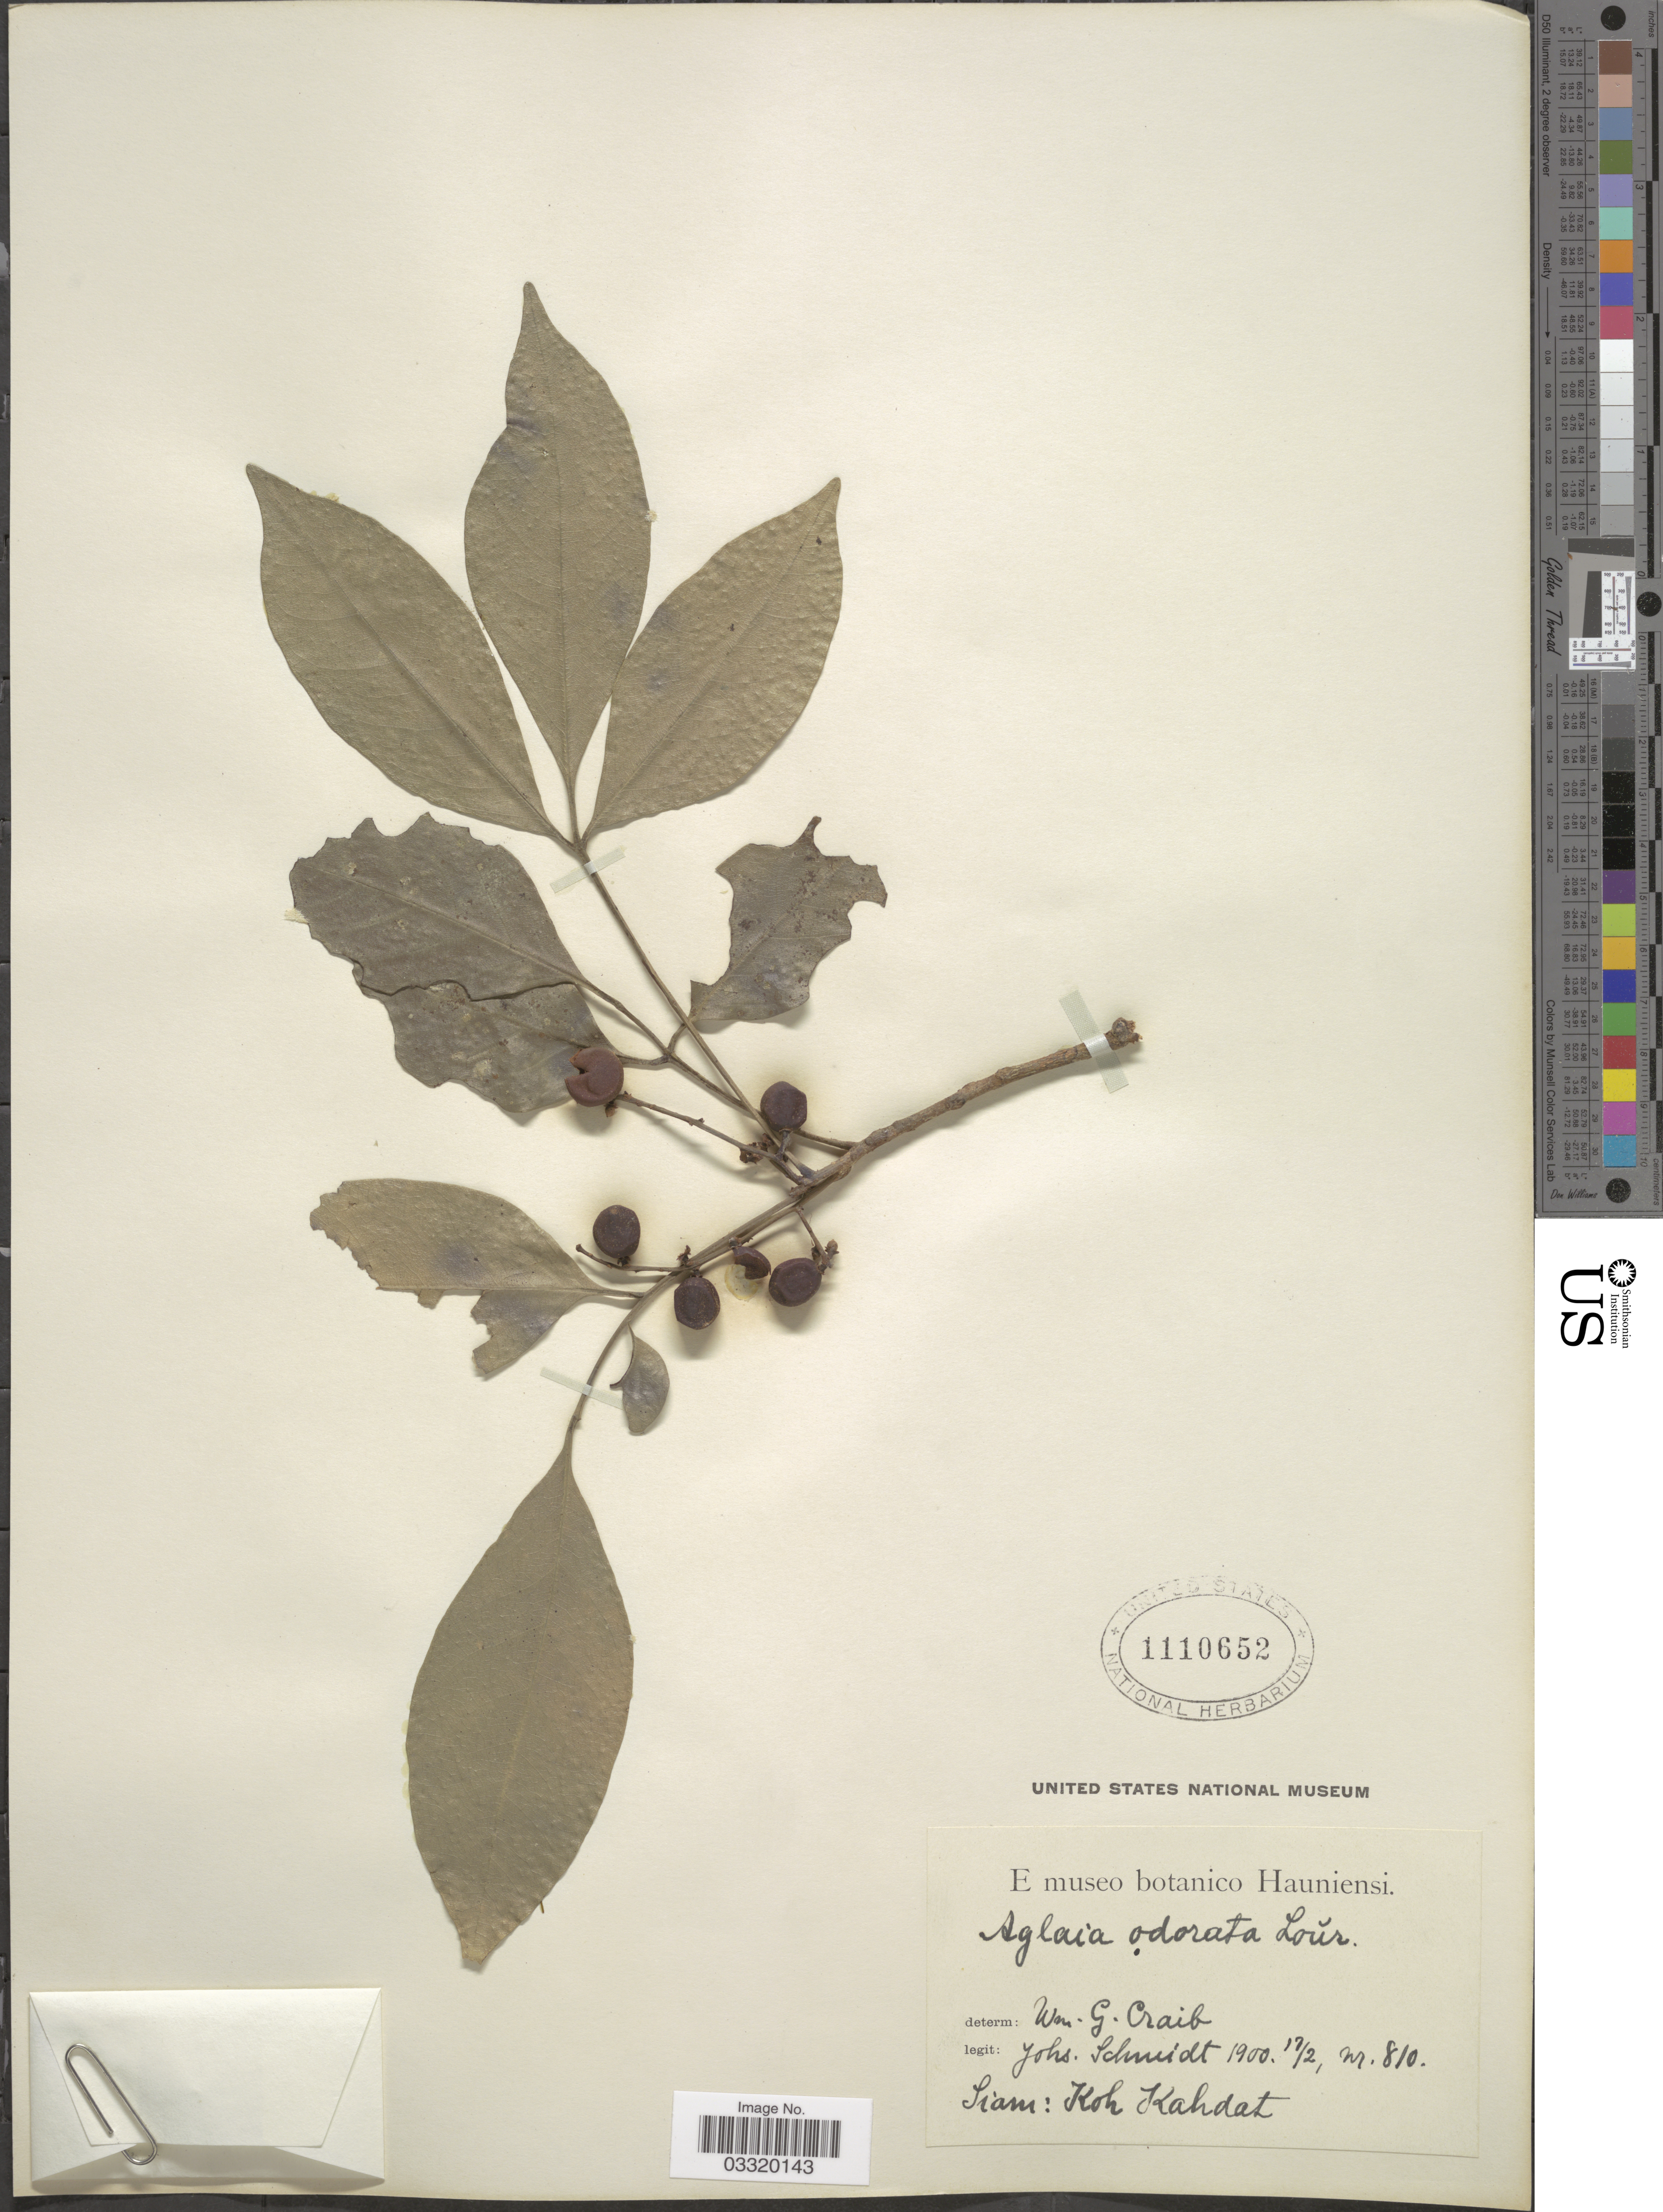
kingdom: Plantae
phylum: Tracheophyta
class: Magnoliopsida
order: Sapindales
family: Meliaceae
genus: Aglaia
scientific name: Aglaia odorata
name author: Lour.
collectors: J. Schmidt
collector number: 810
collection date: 1900-02-17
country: Thailand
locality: Siam: Koh Kahdat.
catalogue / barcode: US 1110652